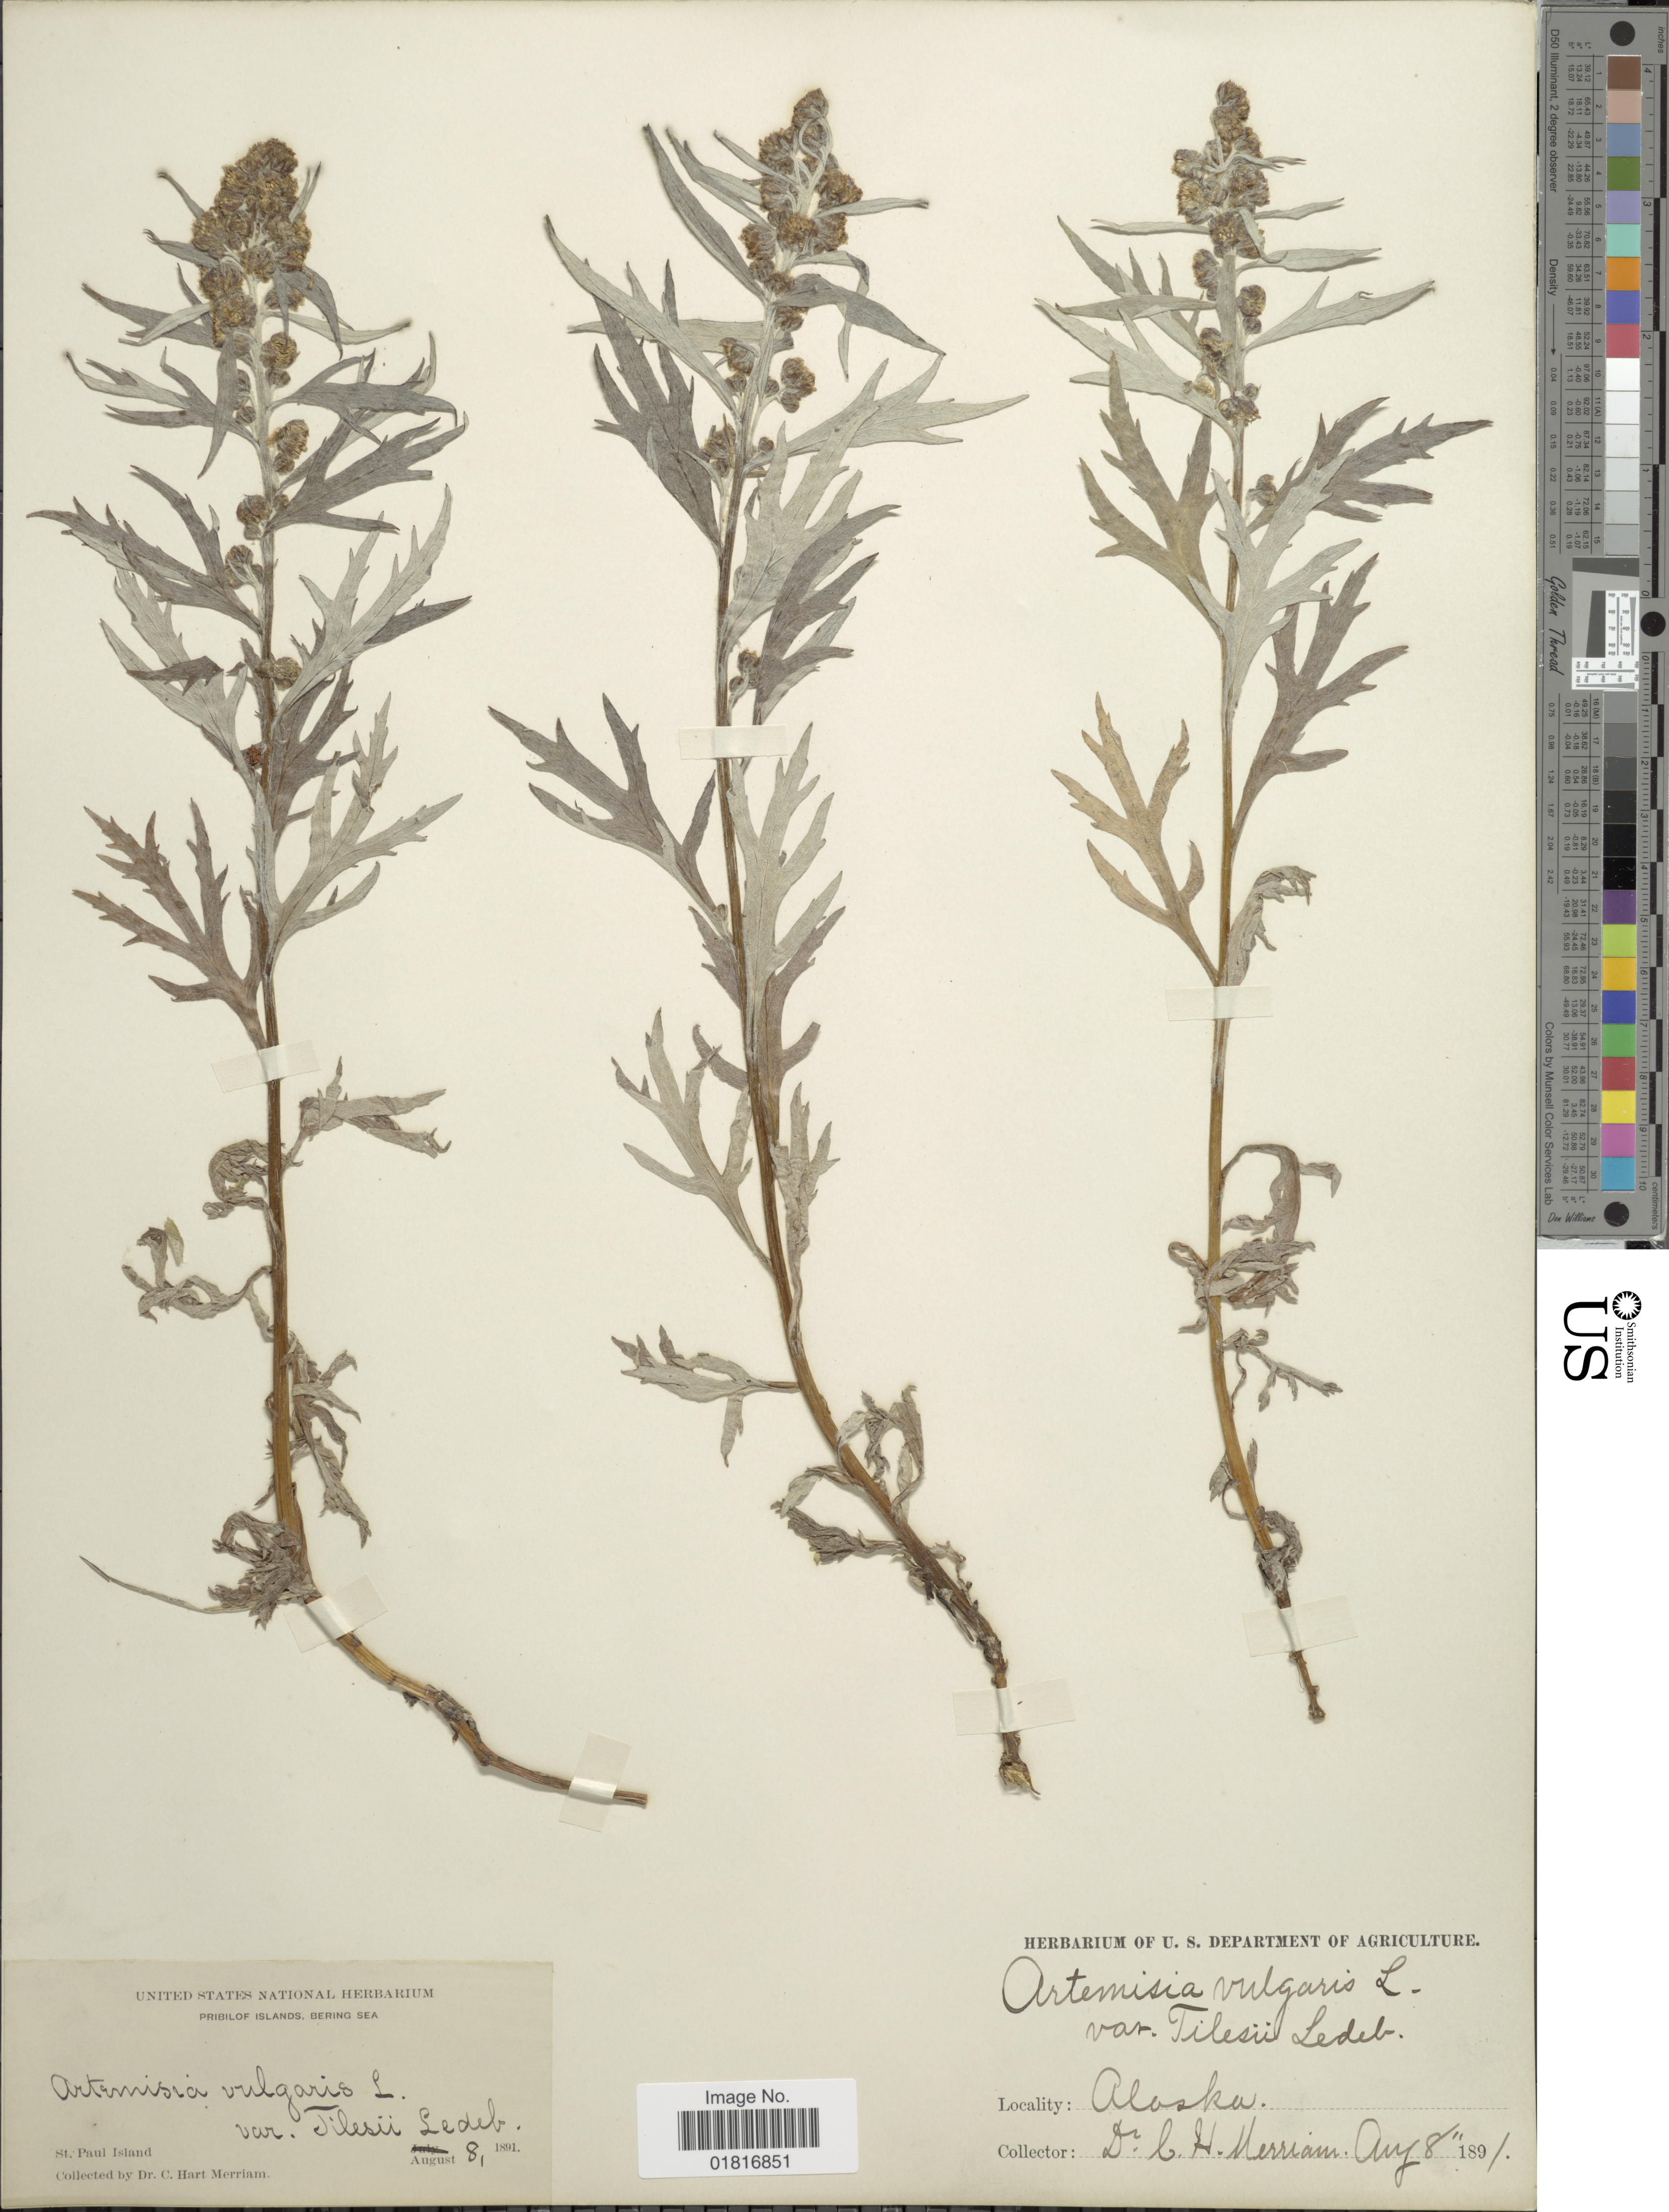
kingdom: Plantae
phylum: Tracheophyta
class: Magnoliopsida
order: Asterales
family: Asteraceae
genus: Artemisia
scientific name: Artemisia tilesii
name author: Ledeb.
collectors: C. Merriam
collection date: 1891-08-08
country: United States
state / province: Alaska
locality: Pribilof Islands, Bering Sea, St Paul Island